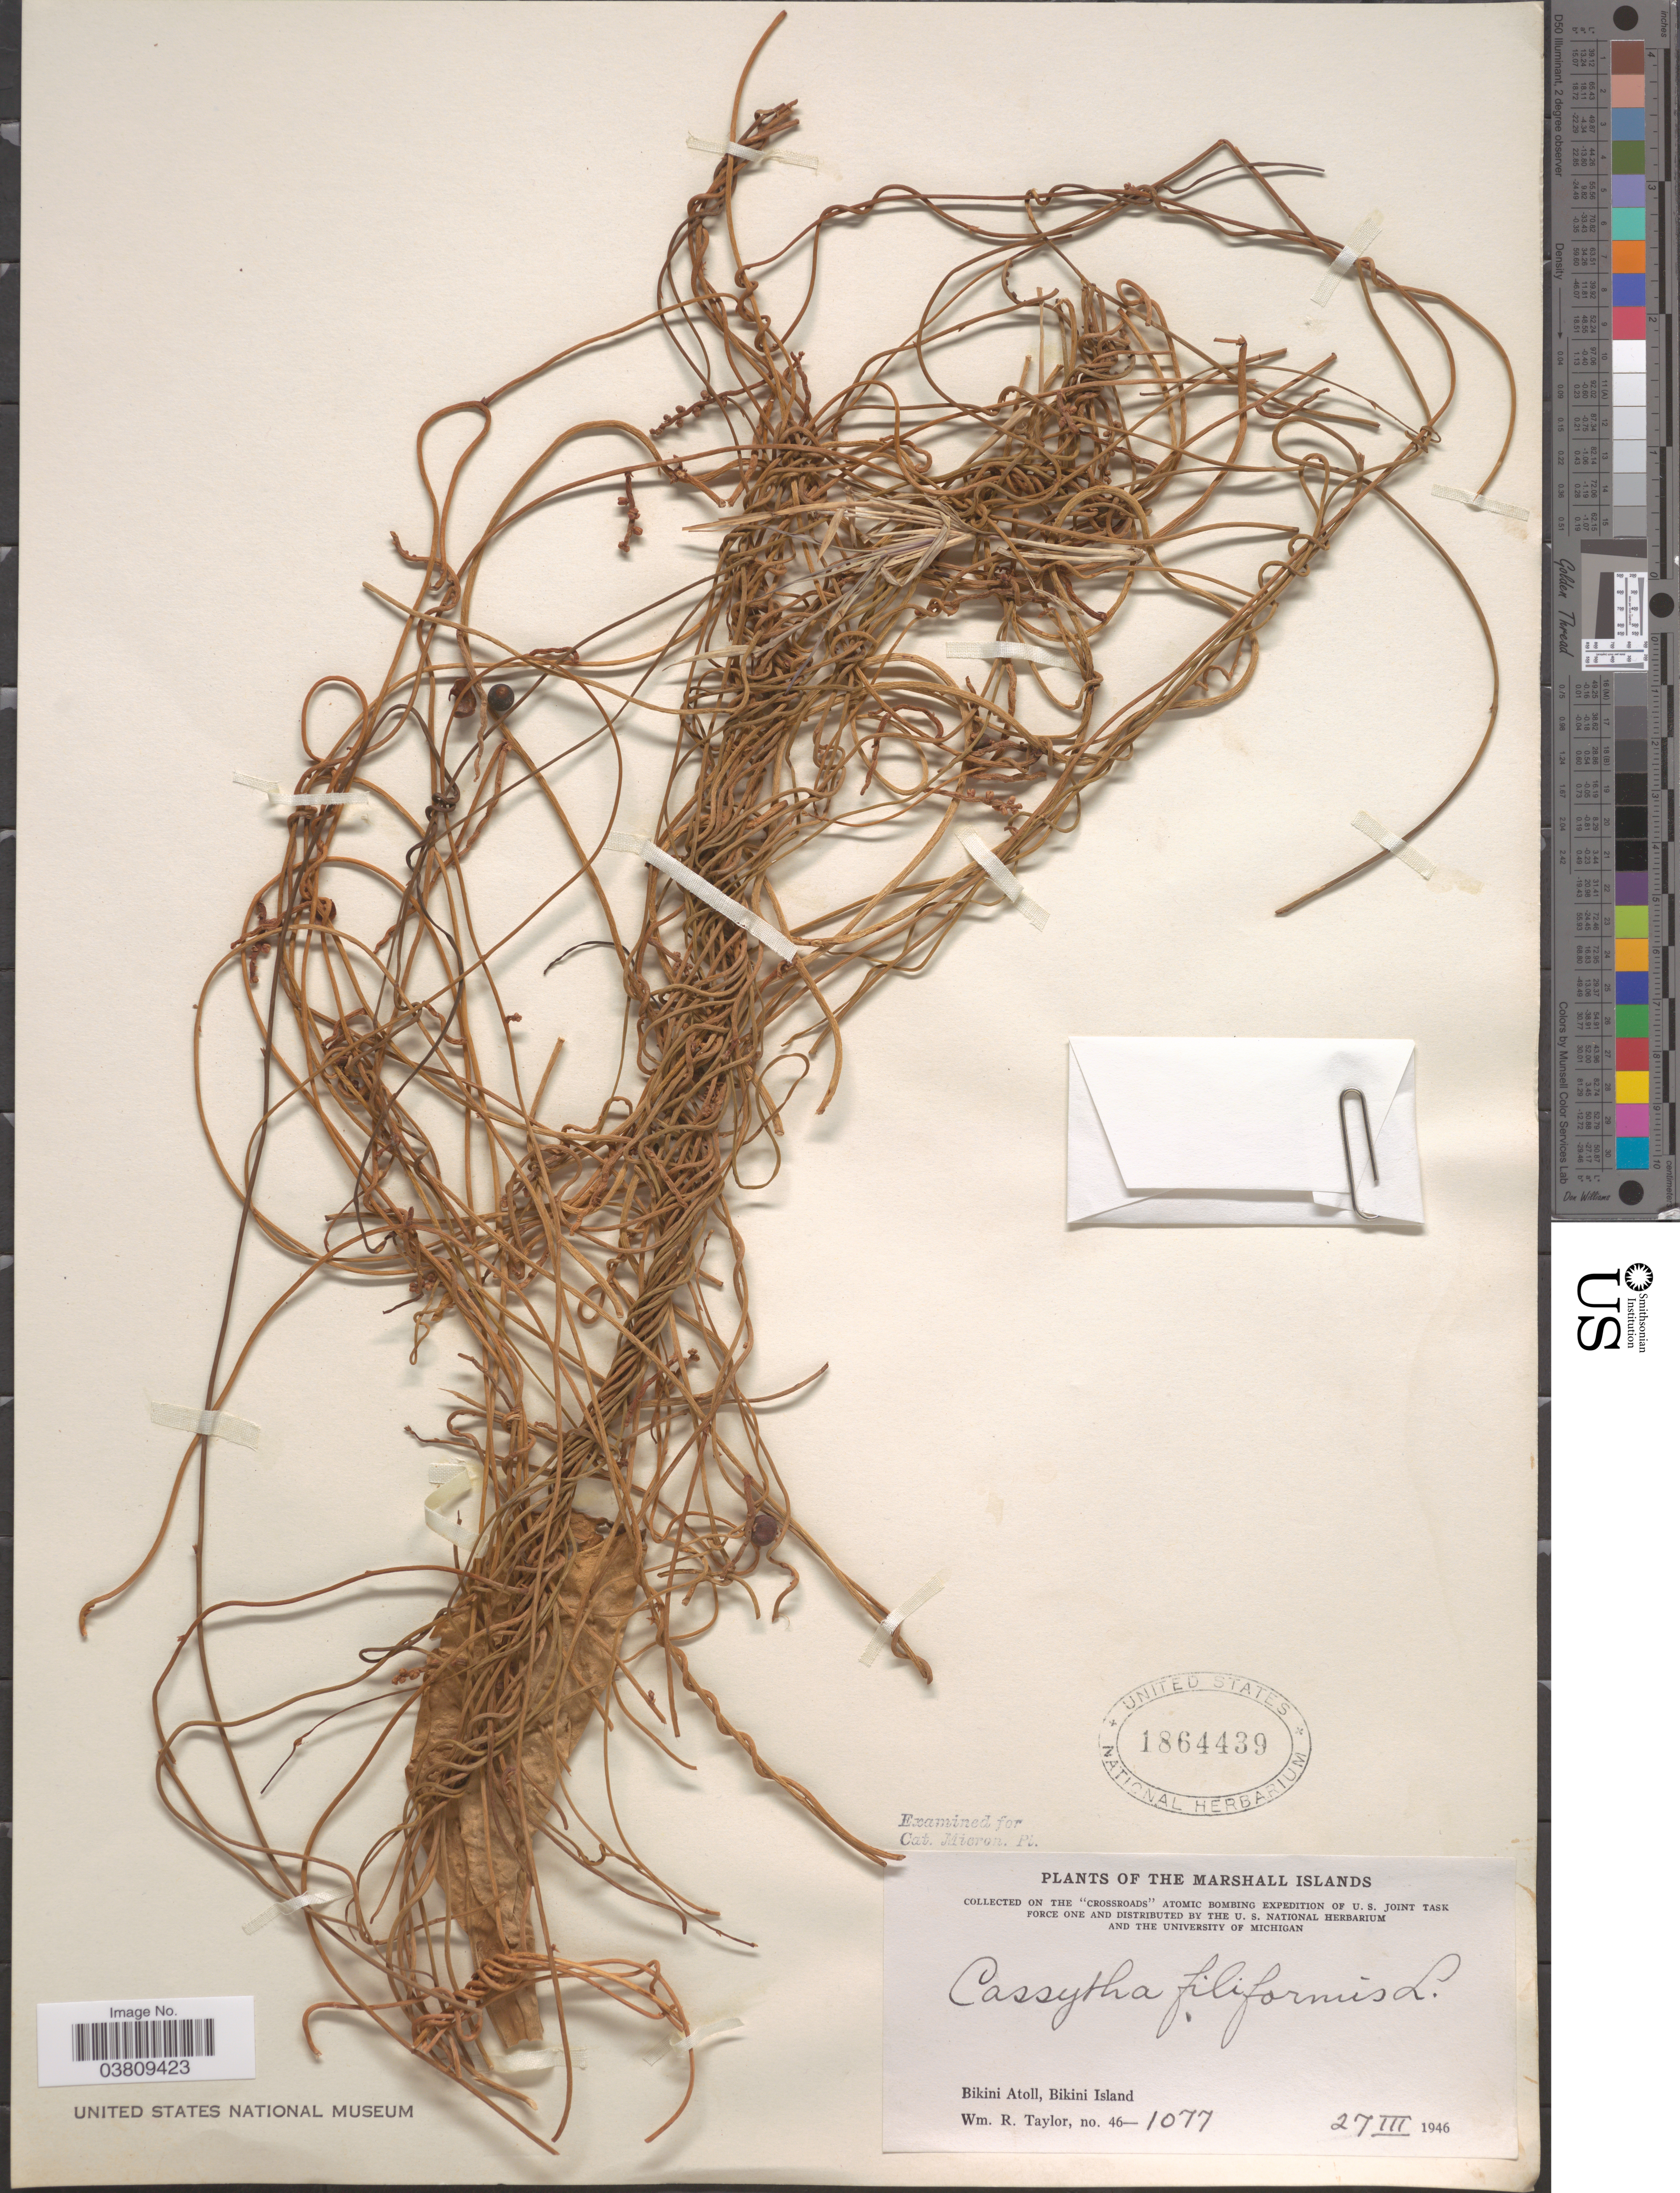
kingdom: Plantae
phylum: Tracheophyta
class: Magnoliopsida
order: Laurales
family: Lauraceae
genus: Cassytha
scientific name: Cassytha filiformis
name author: L.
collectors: W. R. Taylor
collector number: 46-1077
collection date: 1946-03-27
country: Marshall Islands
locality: Bikini Atoll, Bikini Island.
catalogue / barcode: US 1864439